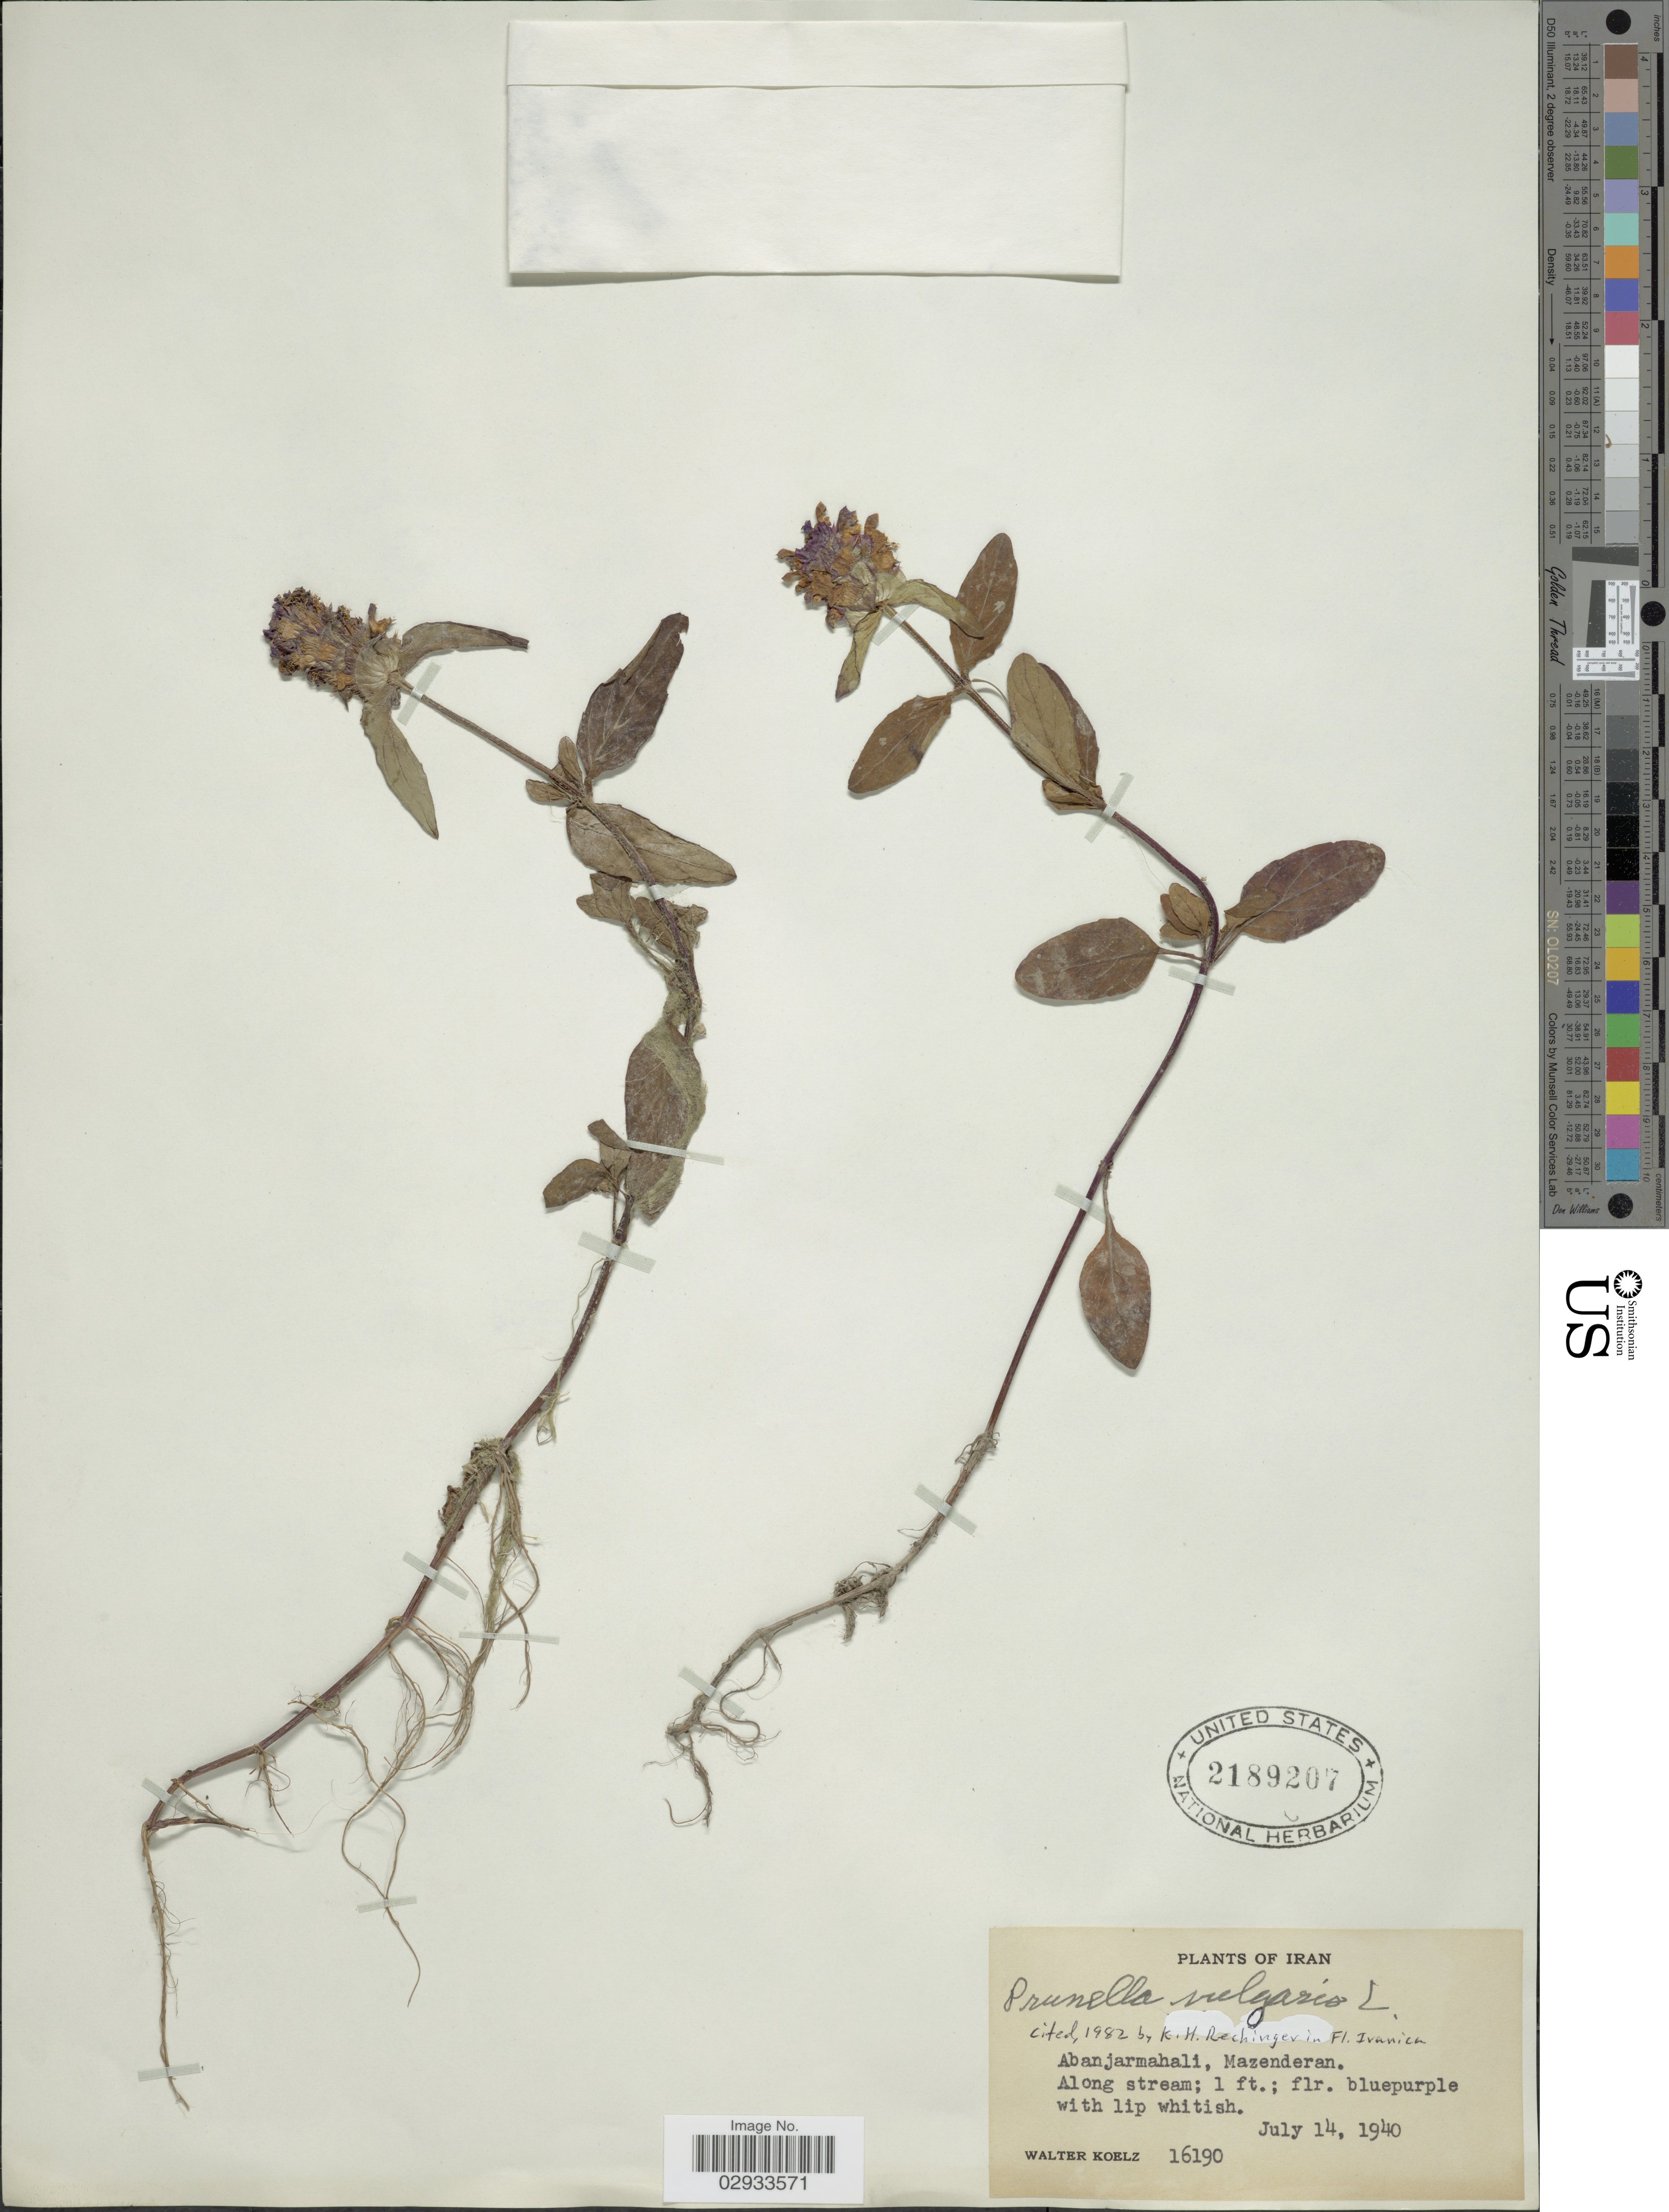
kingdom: Plantae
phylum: Tracheophyta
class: Magnoliopsida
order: Lamiales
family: Lamiaceae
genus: Prunella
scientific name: Prunella vulgaris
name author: L.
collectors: W. N. Koelz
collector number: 16190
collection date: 1940-07-14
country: Iran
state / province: Mazandaran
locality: Abanjarmahali, Mazenderan.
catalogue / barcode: US 2189207